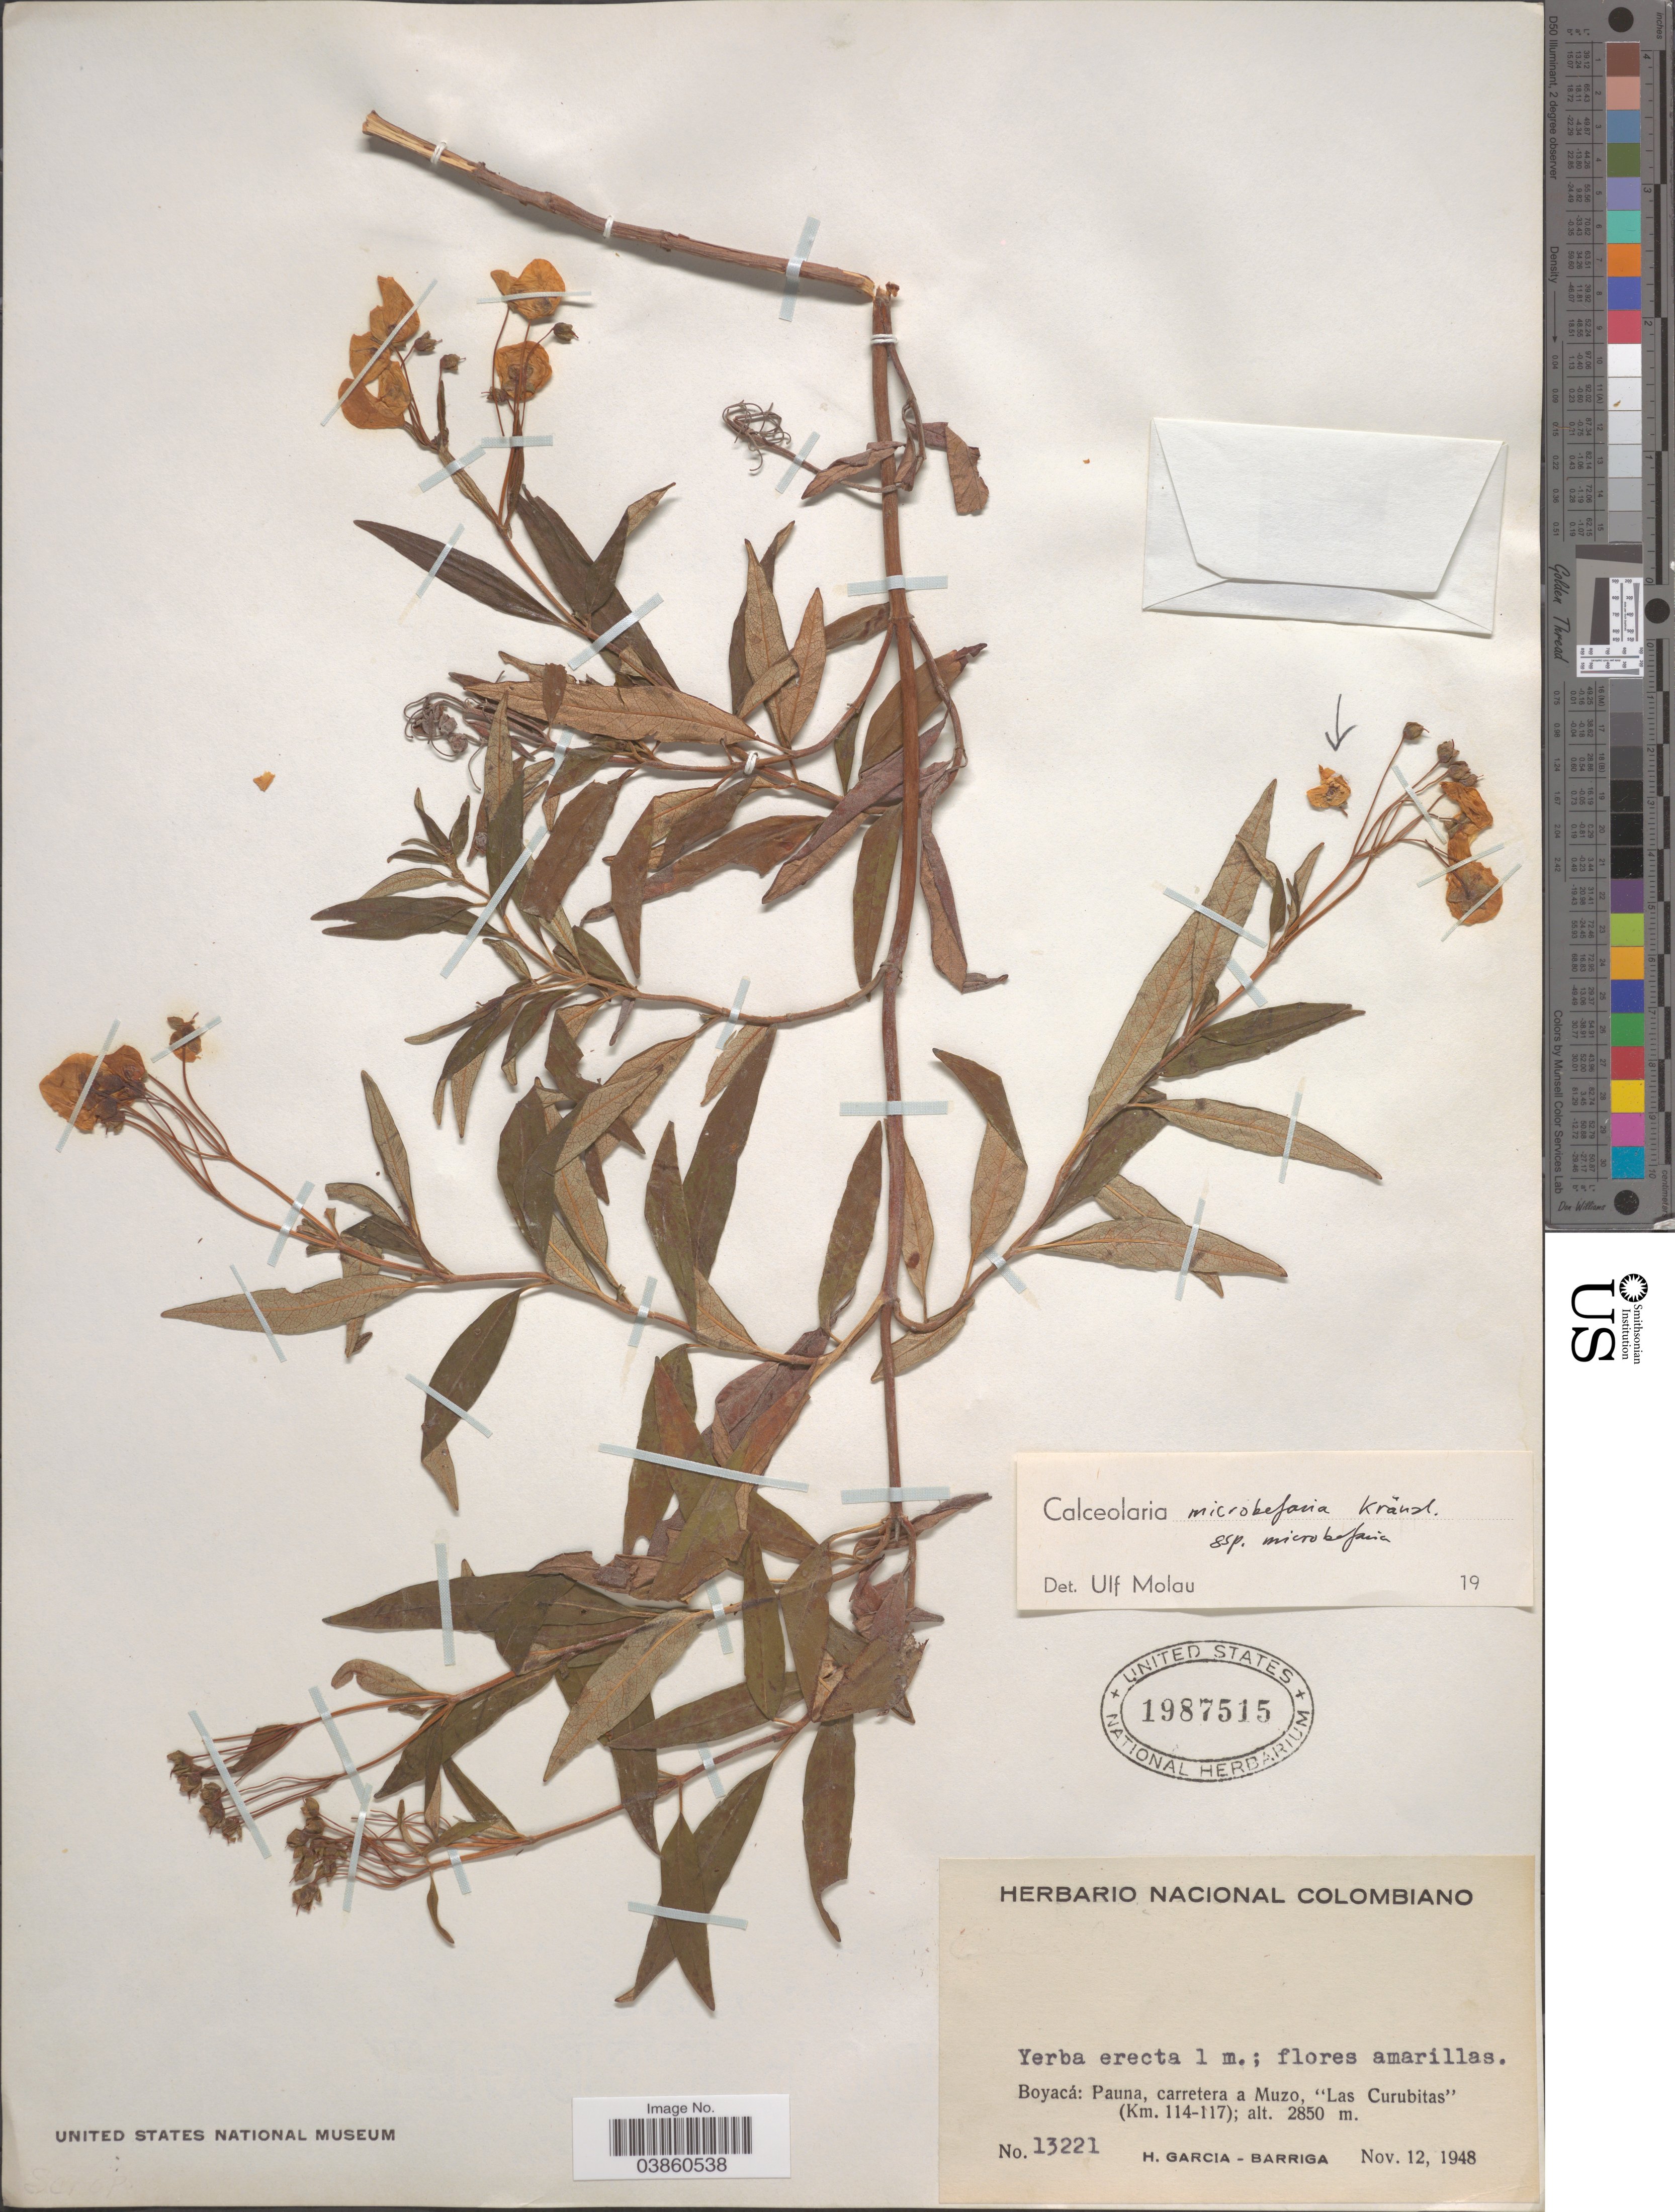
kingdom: Plantae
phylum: Tracheophyta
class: Magnoliopsida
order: Lamiales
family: Calceolariaceae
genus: Calceolaria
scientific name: Calceolaria microbefaria subsp. microbefaria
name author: Kränzl.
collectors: H. García Barriga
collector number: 13221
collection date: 1948-11-12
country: Colombia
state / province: Boyacá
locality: Pauna, carretera a Muzo, 'Las Curubitas' (Km. 114-117).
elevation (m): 2850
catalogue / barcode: US 1987515